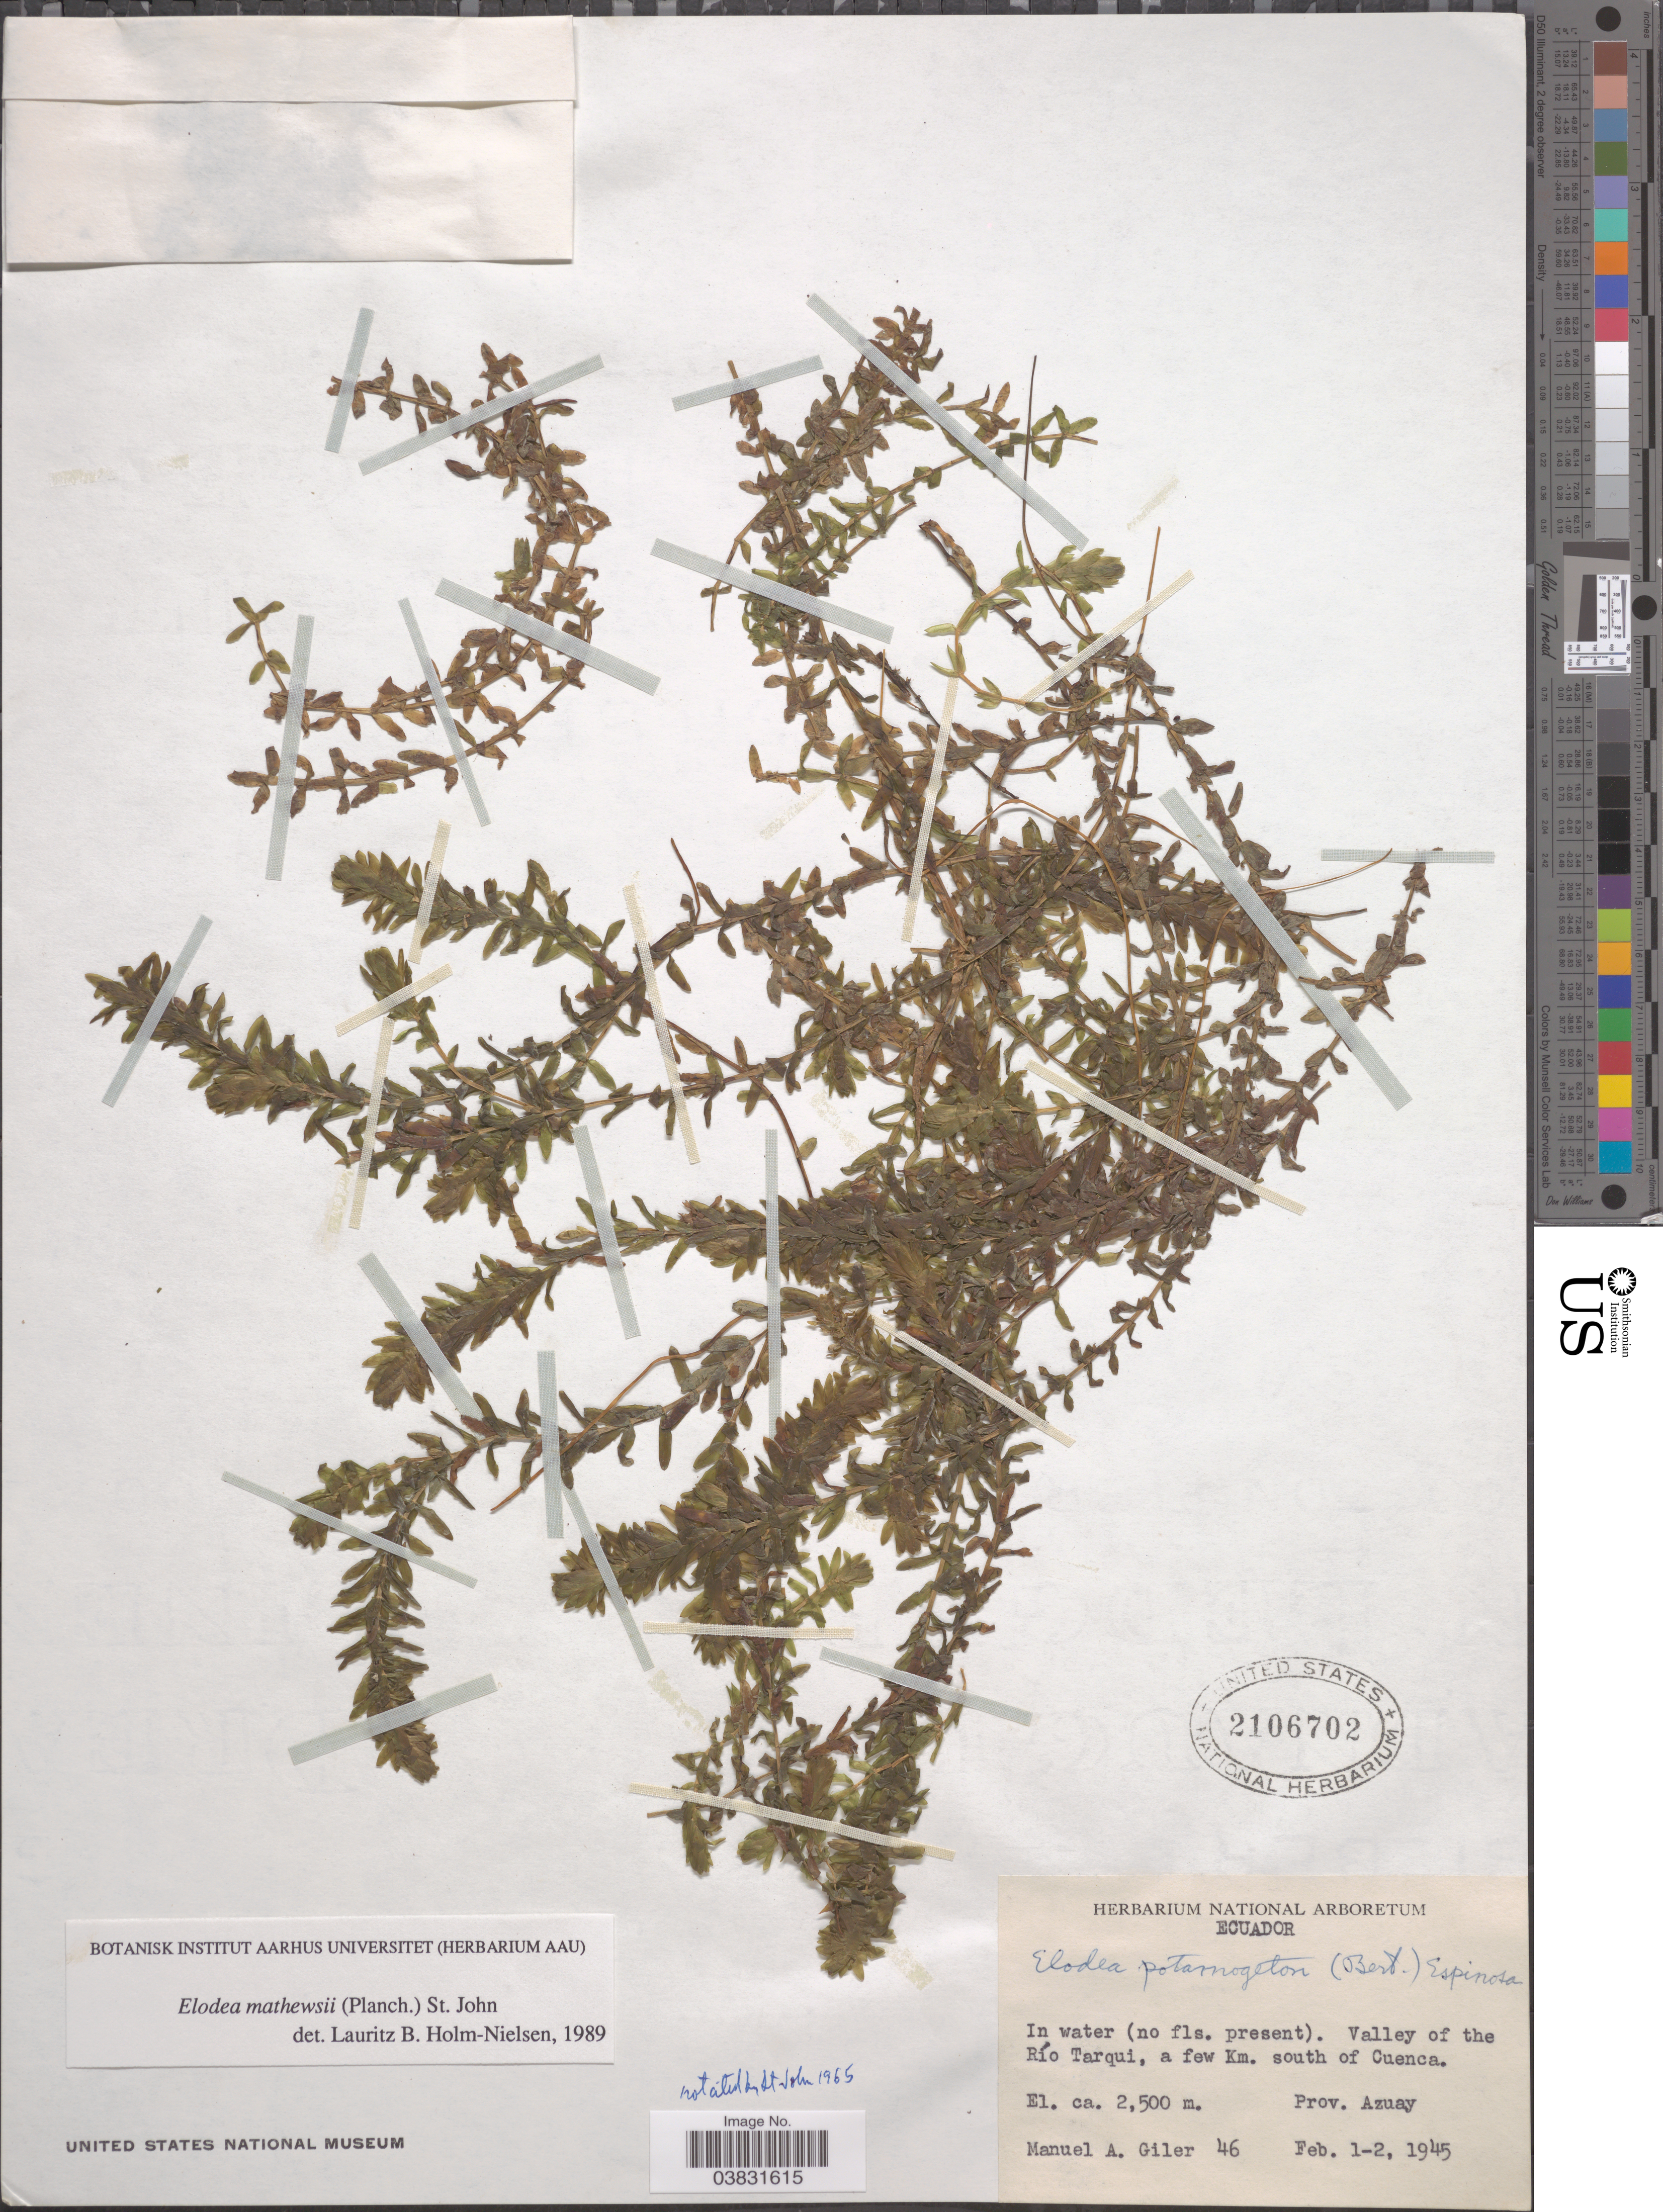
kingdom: Plantae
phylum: Tracheophyta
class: Liliopsida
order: Alismatales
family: Hydrocharitaceae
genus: Elodea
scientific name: Elodea potamogeton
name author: (Bertero) Espinosa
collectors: M. Gíler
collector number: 46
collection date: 1945-02-01/1945-02-02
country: Ecuador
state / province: Azuay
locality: Valley of the Río Tarqui, a few Km. south of Cuenca.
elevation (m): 2500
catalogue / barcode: US 2106702